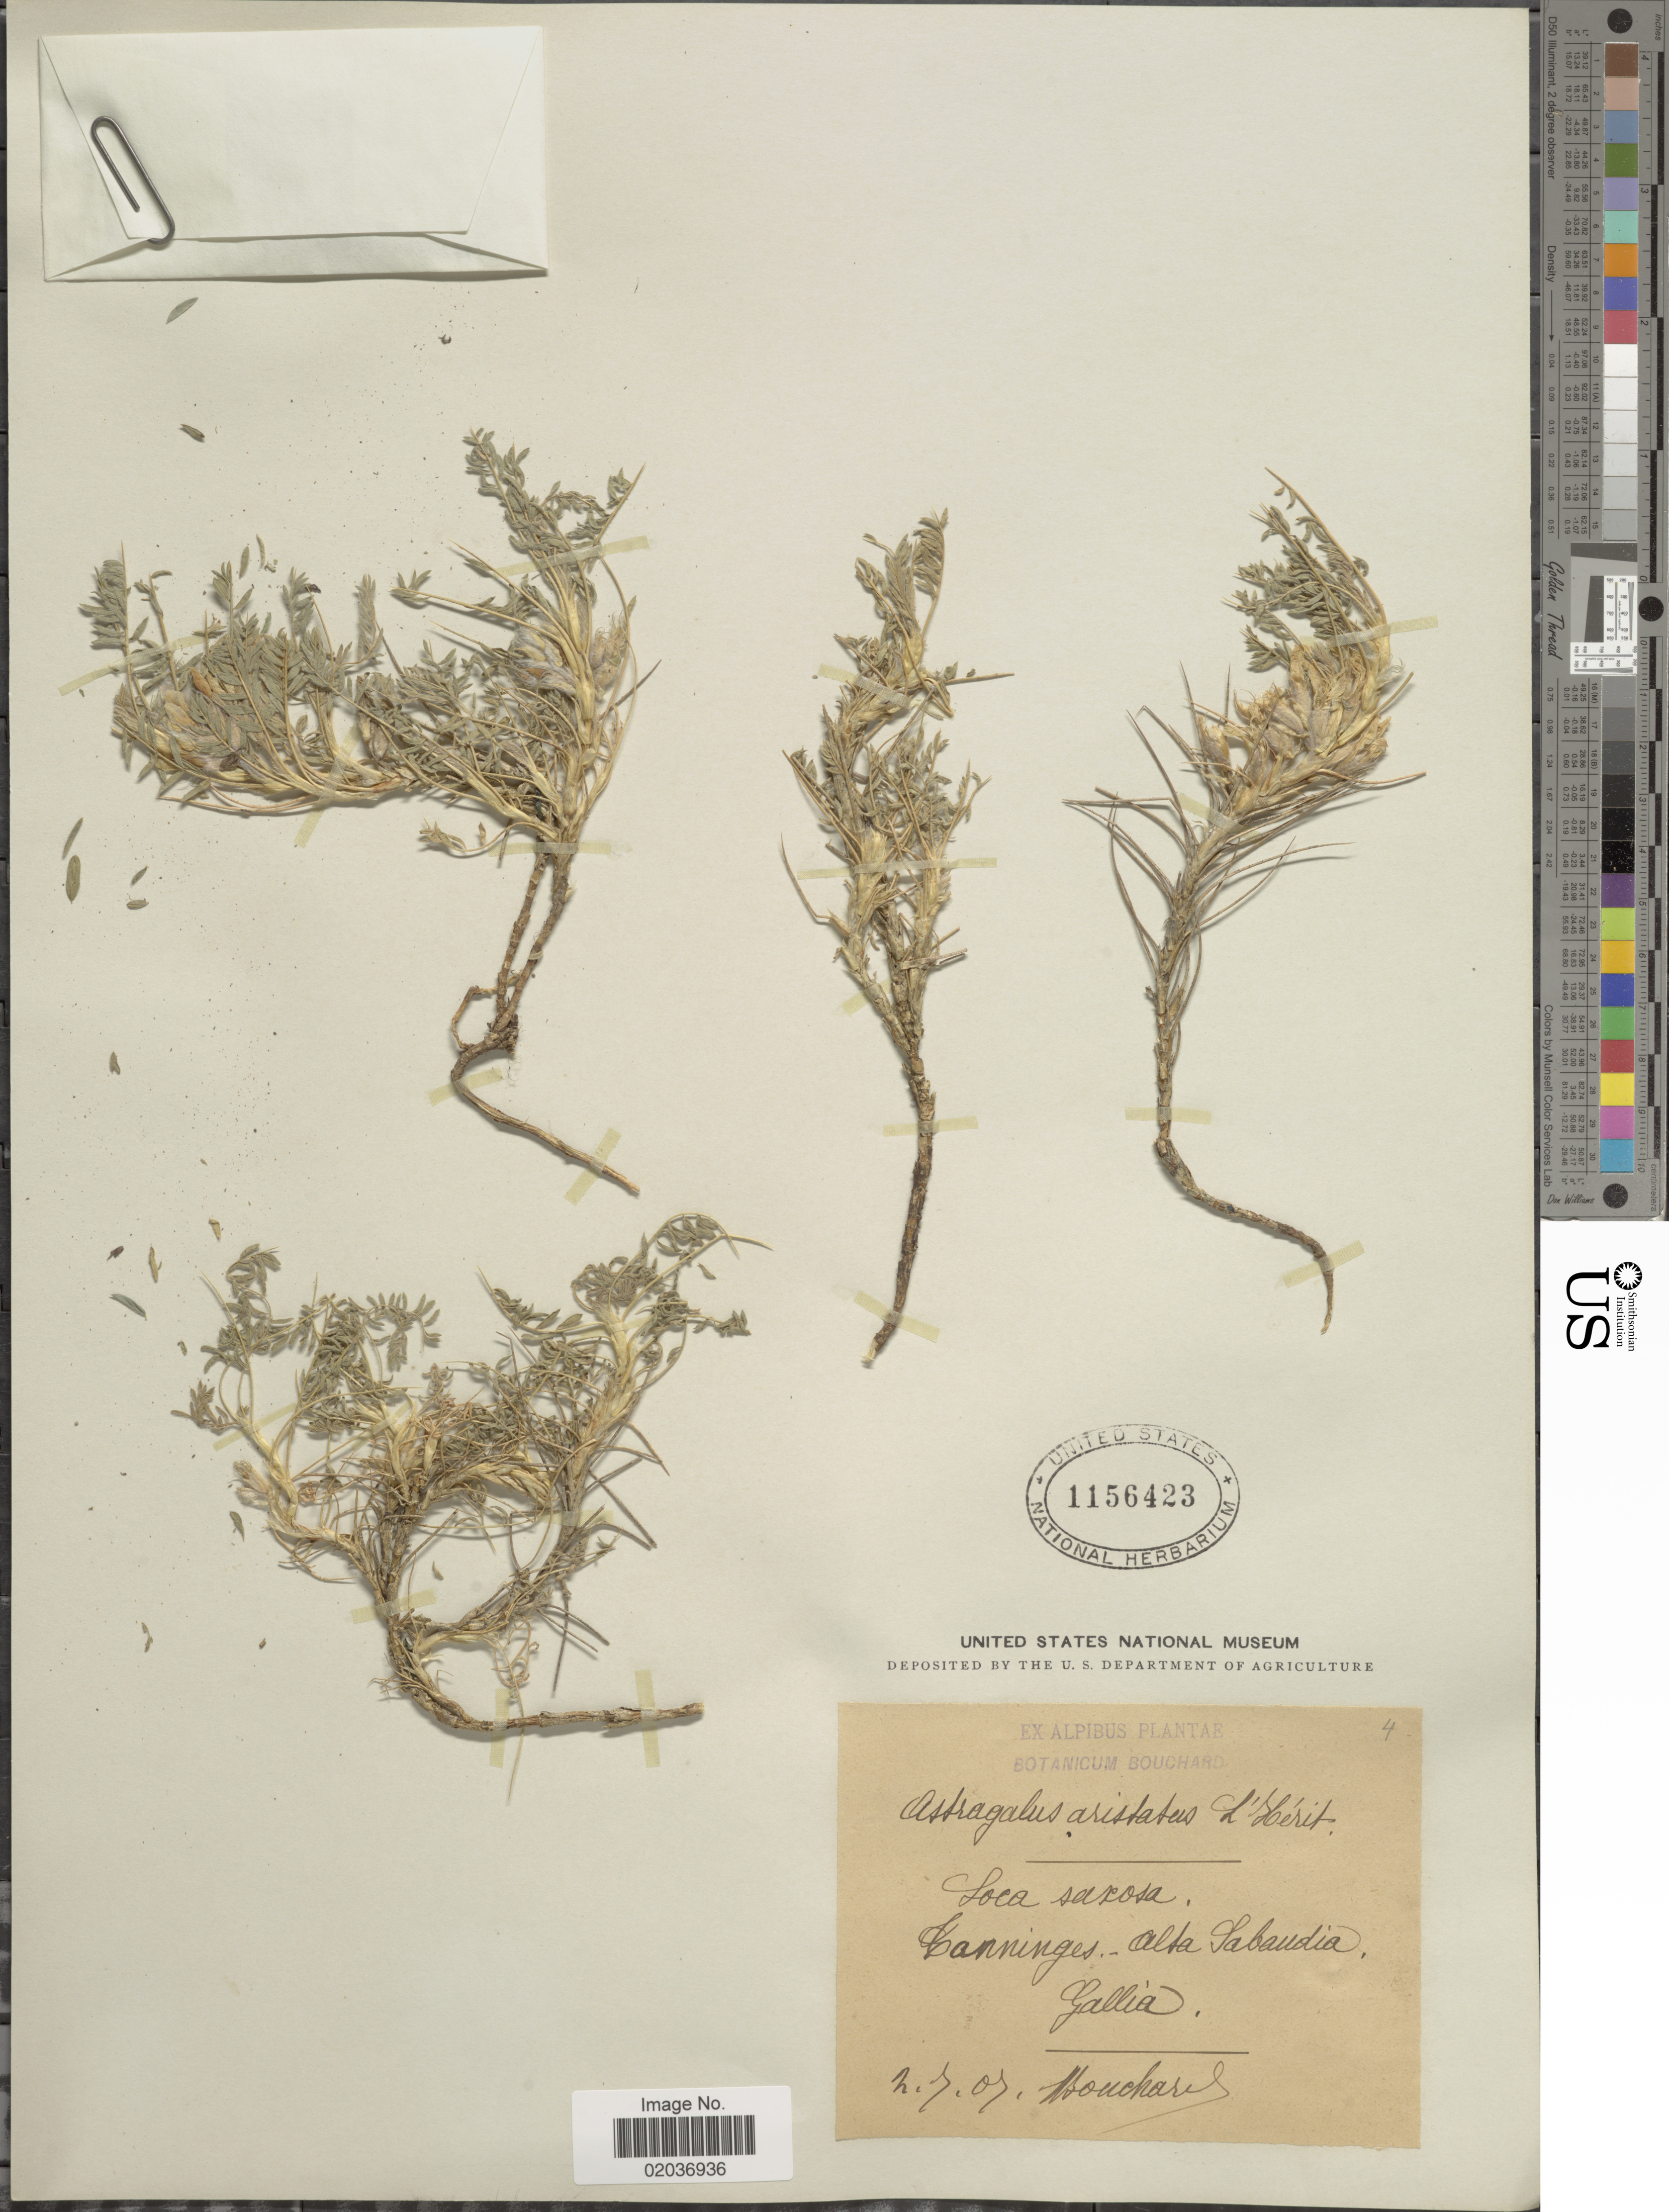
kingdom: Plantae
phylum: Tracheophyta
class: Magnoliopsida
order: Fabales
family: Fabaceae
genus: Astragalus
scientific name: Astragalus aristatus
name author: L'Hér.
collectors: -. Bouchard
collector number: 4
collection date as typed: Transcribed d/m/y: 2/7/7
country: France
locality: Canninges. Alta Sabaudia, Gallia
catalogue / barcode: US 1156423